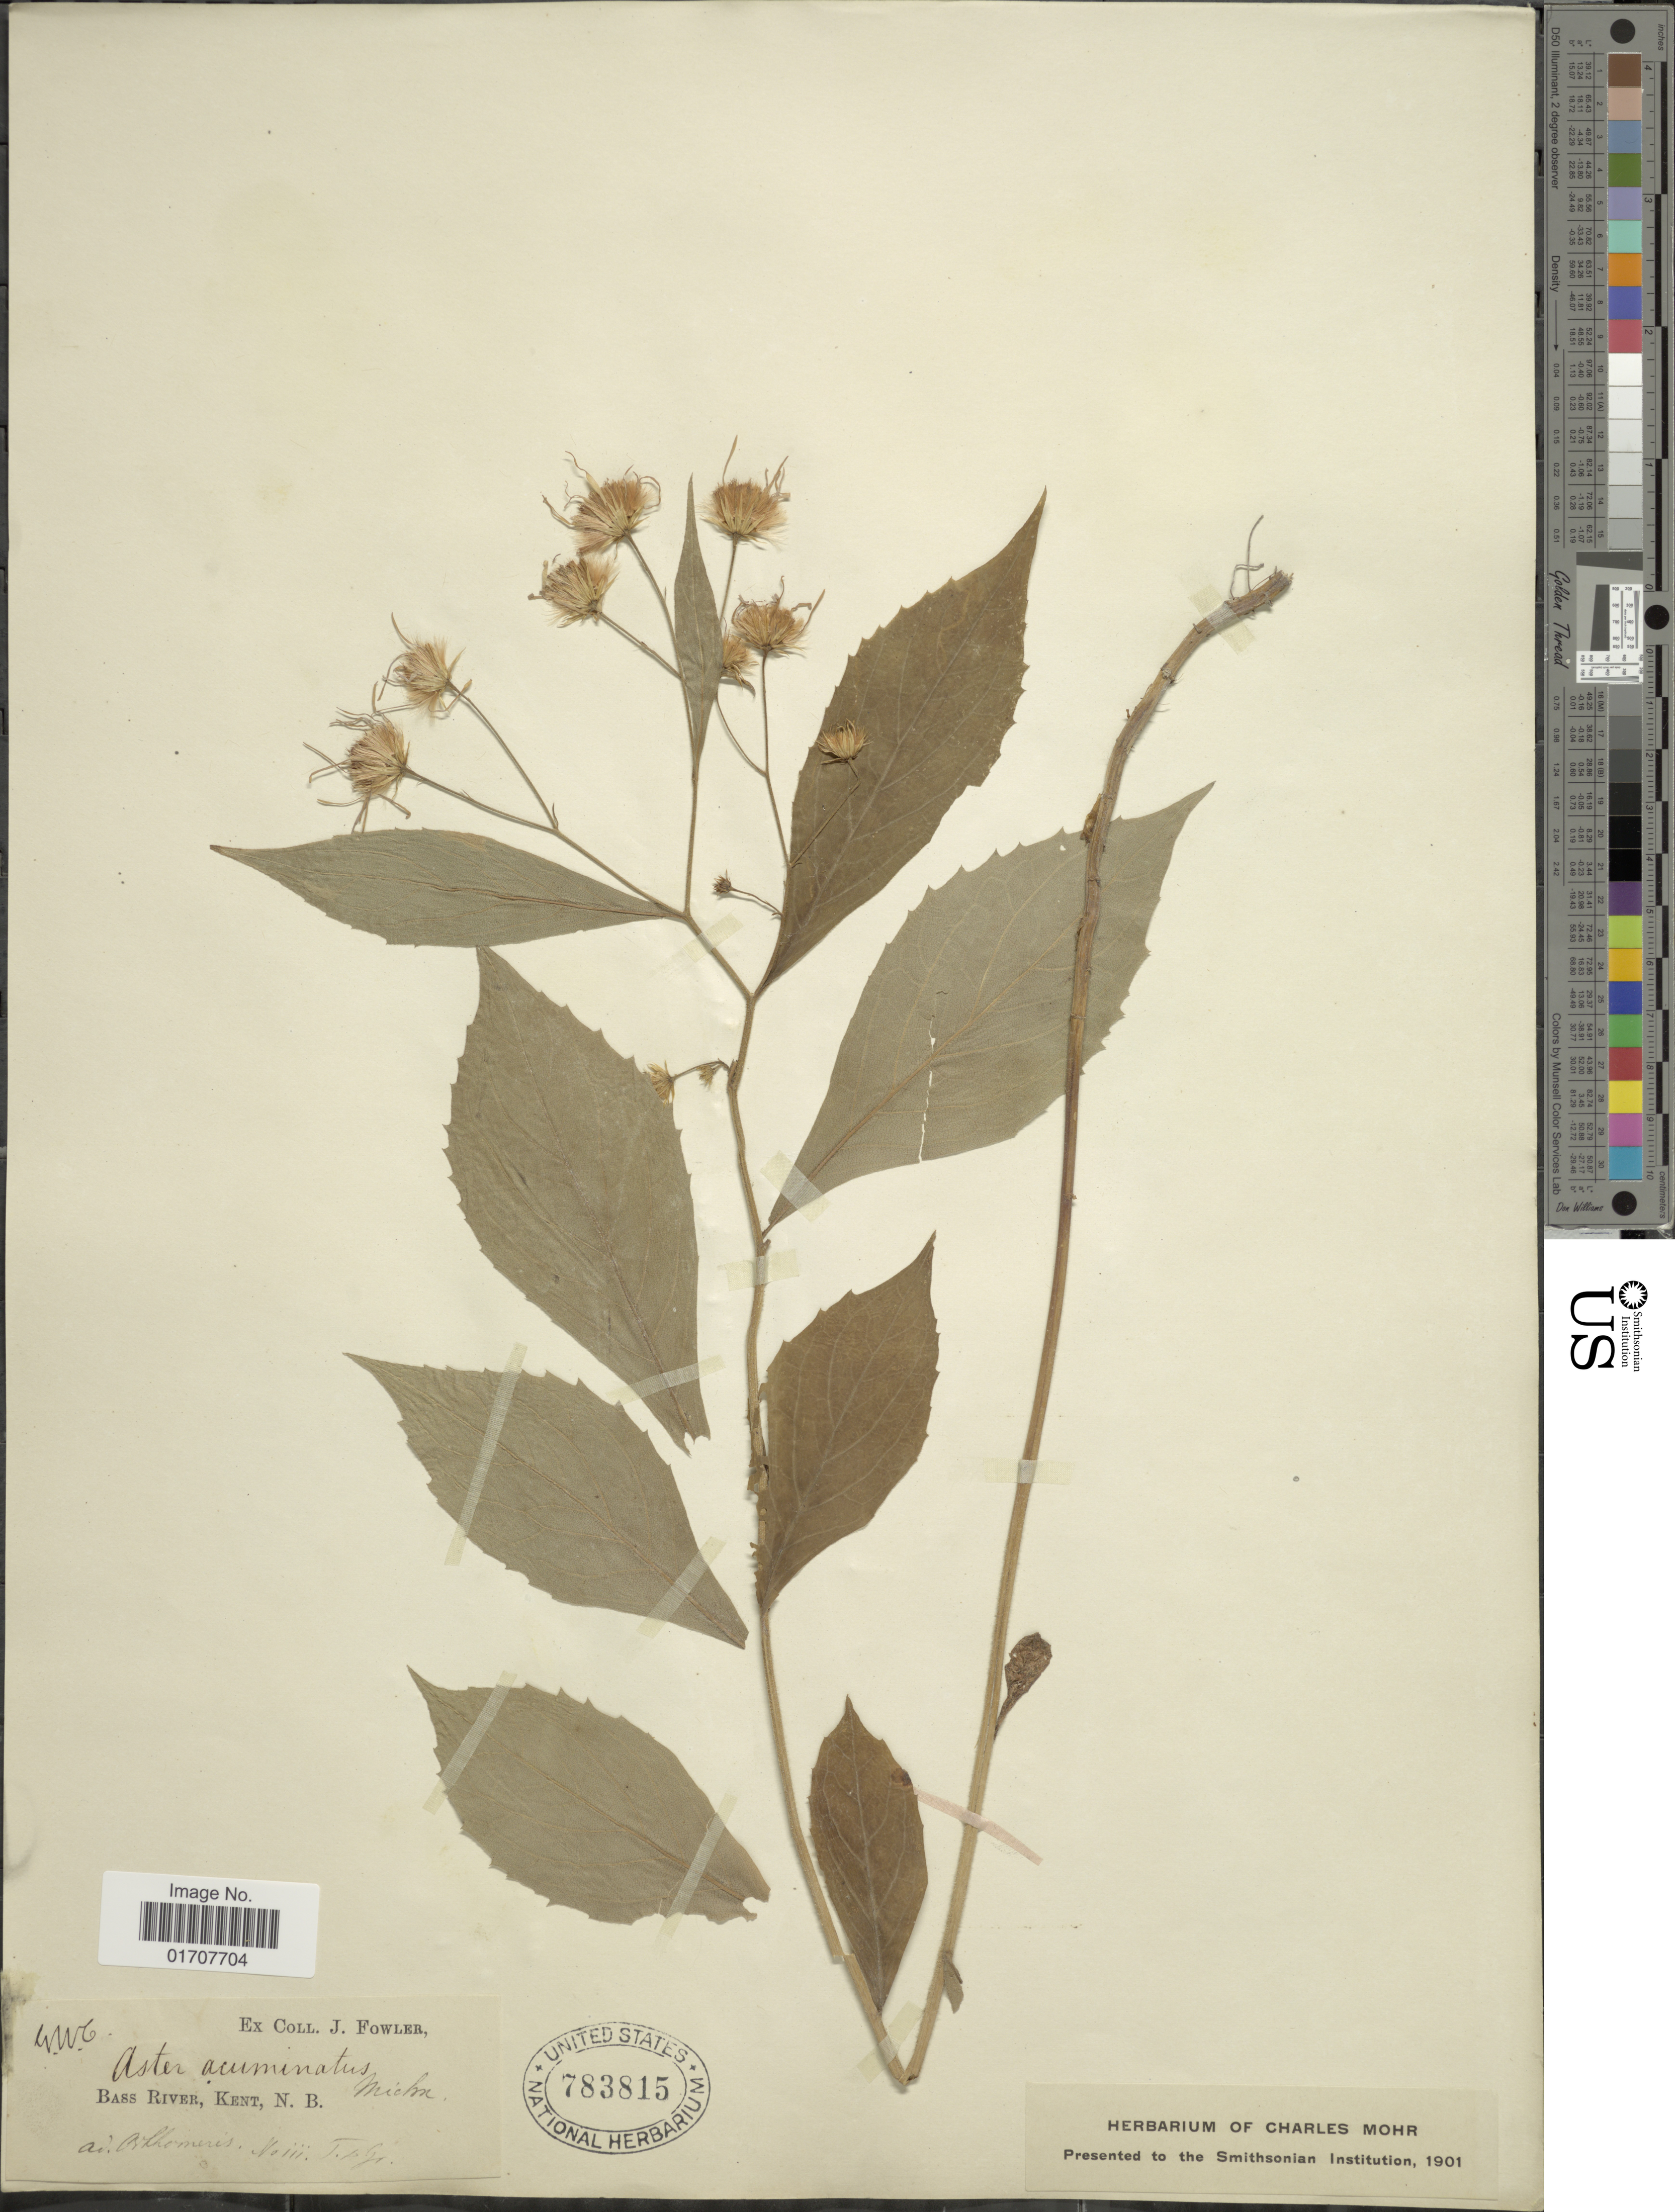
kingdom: Plantae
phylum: Tracheophyta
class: Magnoliopsida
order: Asterales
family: Asteraceae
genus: Oclemena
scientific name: Oclemena acuminata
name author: (Michx.) Greene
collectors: J. P. Fowler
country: Canada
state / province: New Brunswick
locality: Bass River, Kent, NB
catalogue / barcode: US 783815